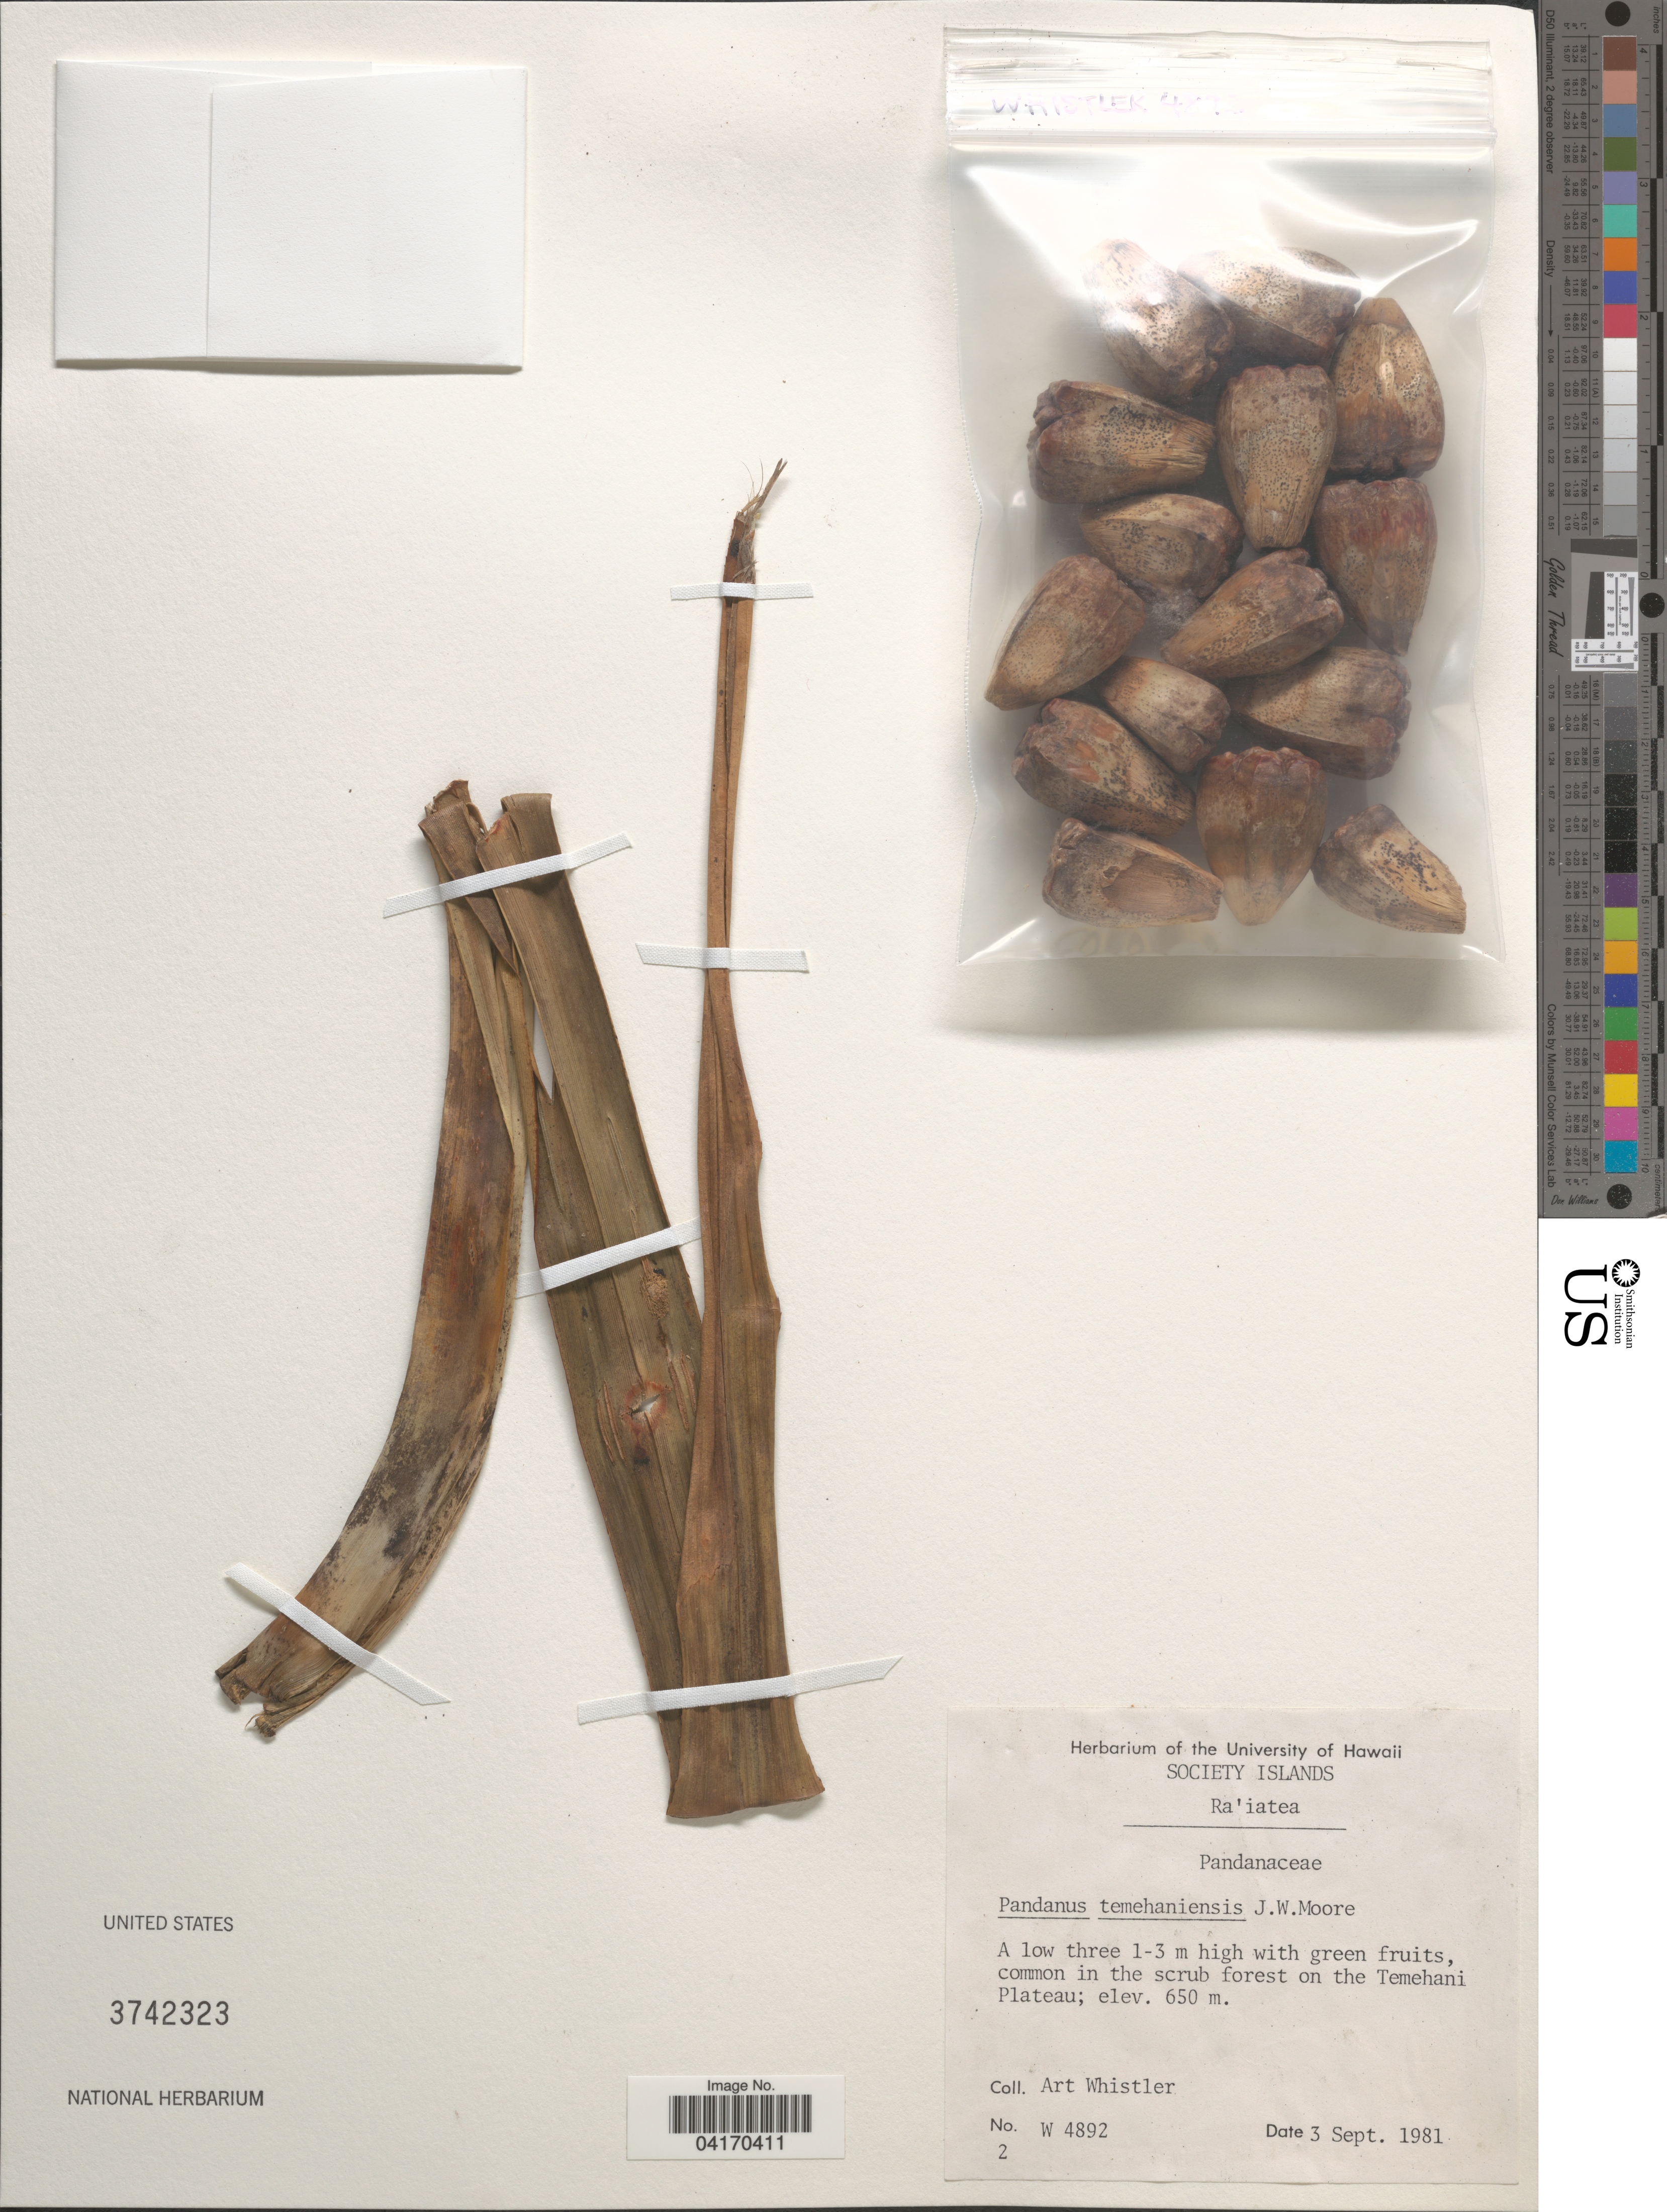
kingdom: Plantae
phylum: Tracheophyta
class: Liliopsida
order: Pandanales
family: Pandanaceae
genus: Pandanus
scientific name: Pandanus temehaniensis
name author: J.W. Moore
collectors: A. Whistler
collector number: W4892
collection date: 1981-09-03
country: French Polynesia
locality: Society Islands. Ra'iatea. Common in the scrub forest on the Temehani Plateau.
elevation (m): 650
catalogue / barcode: US 3742323